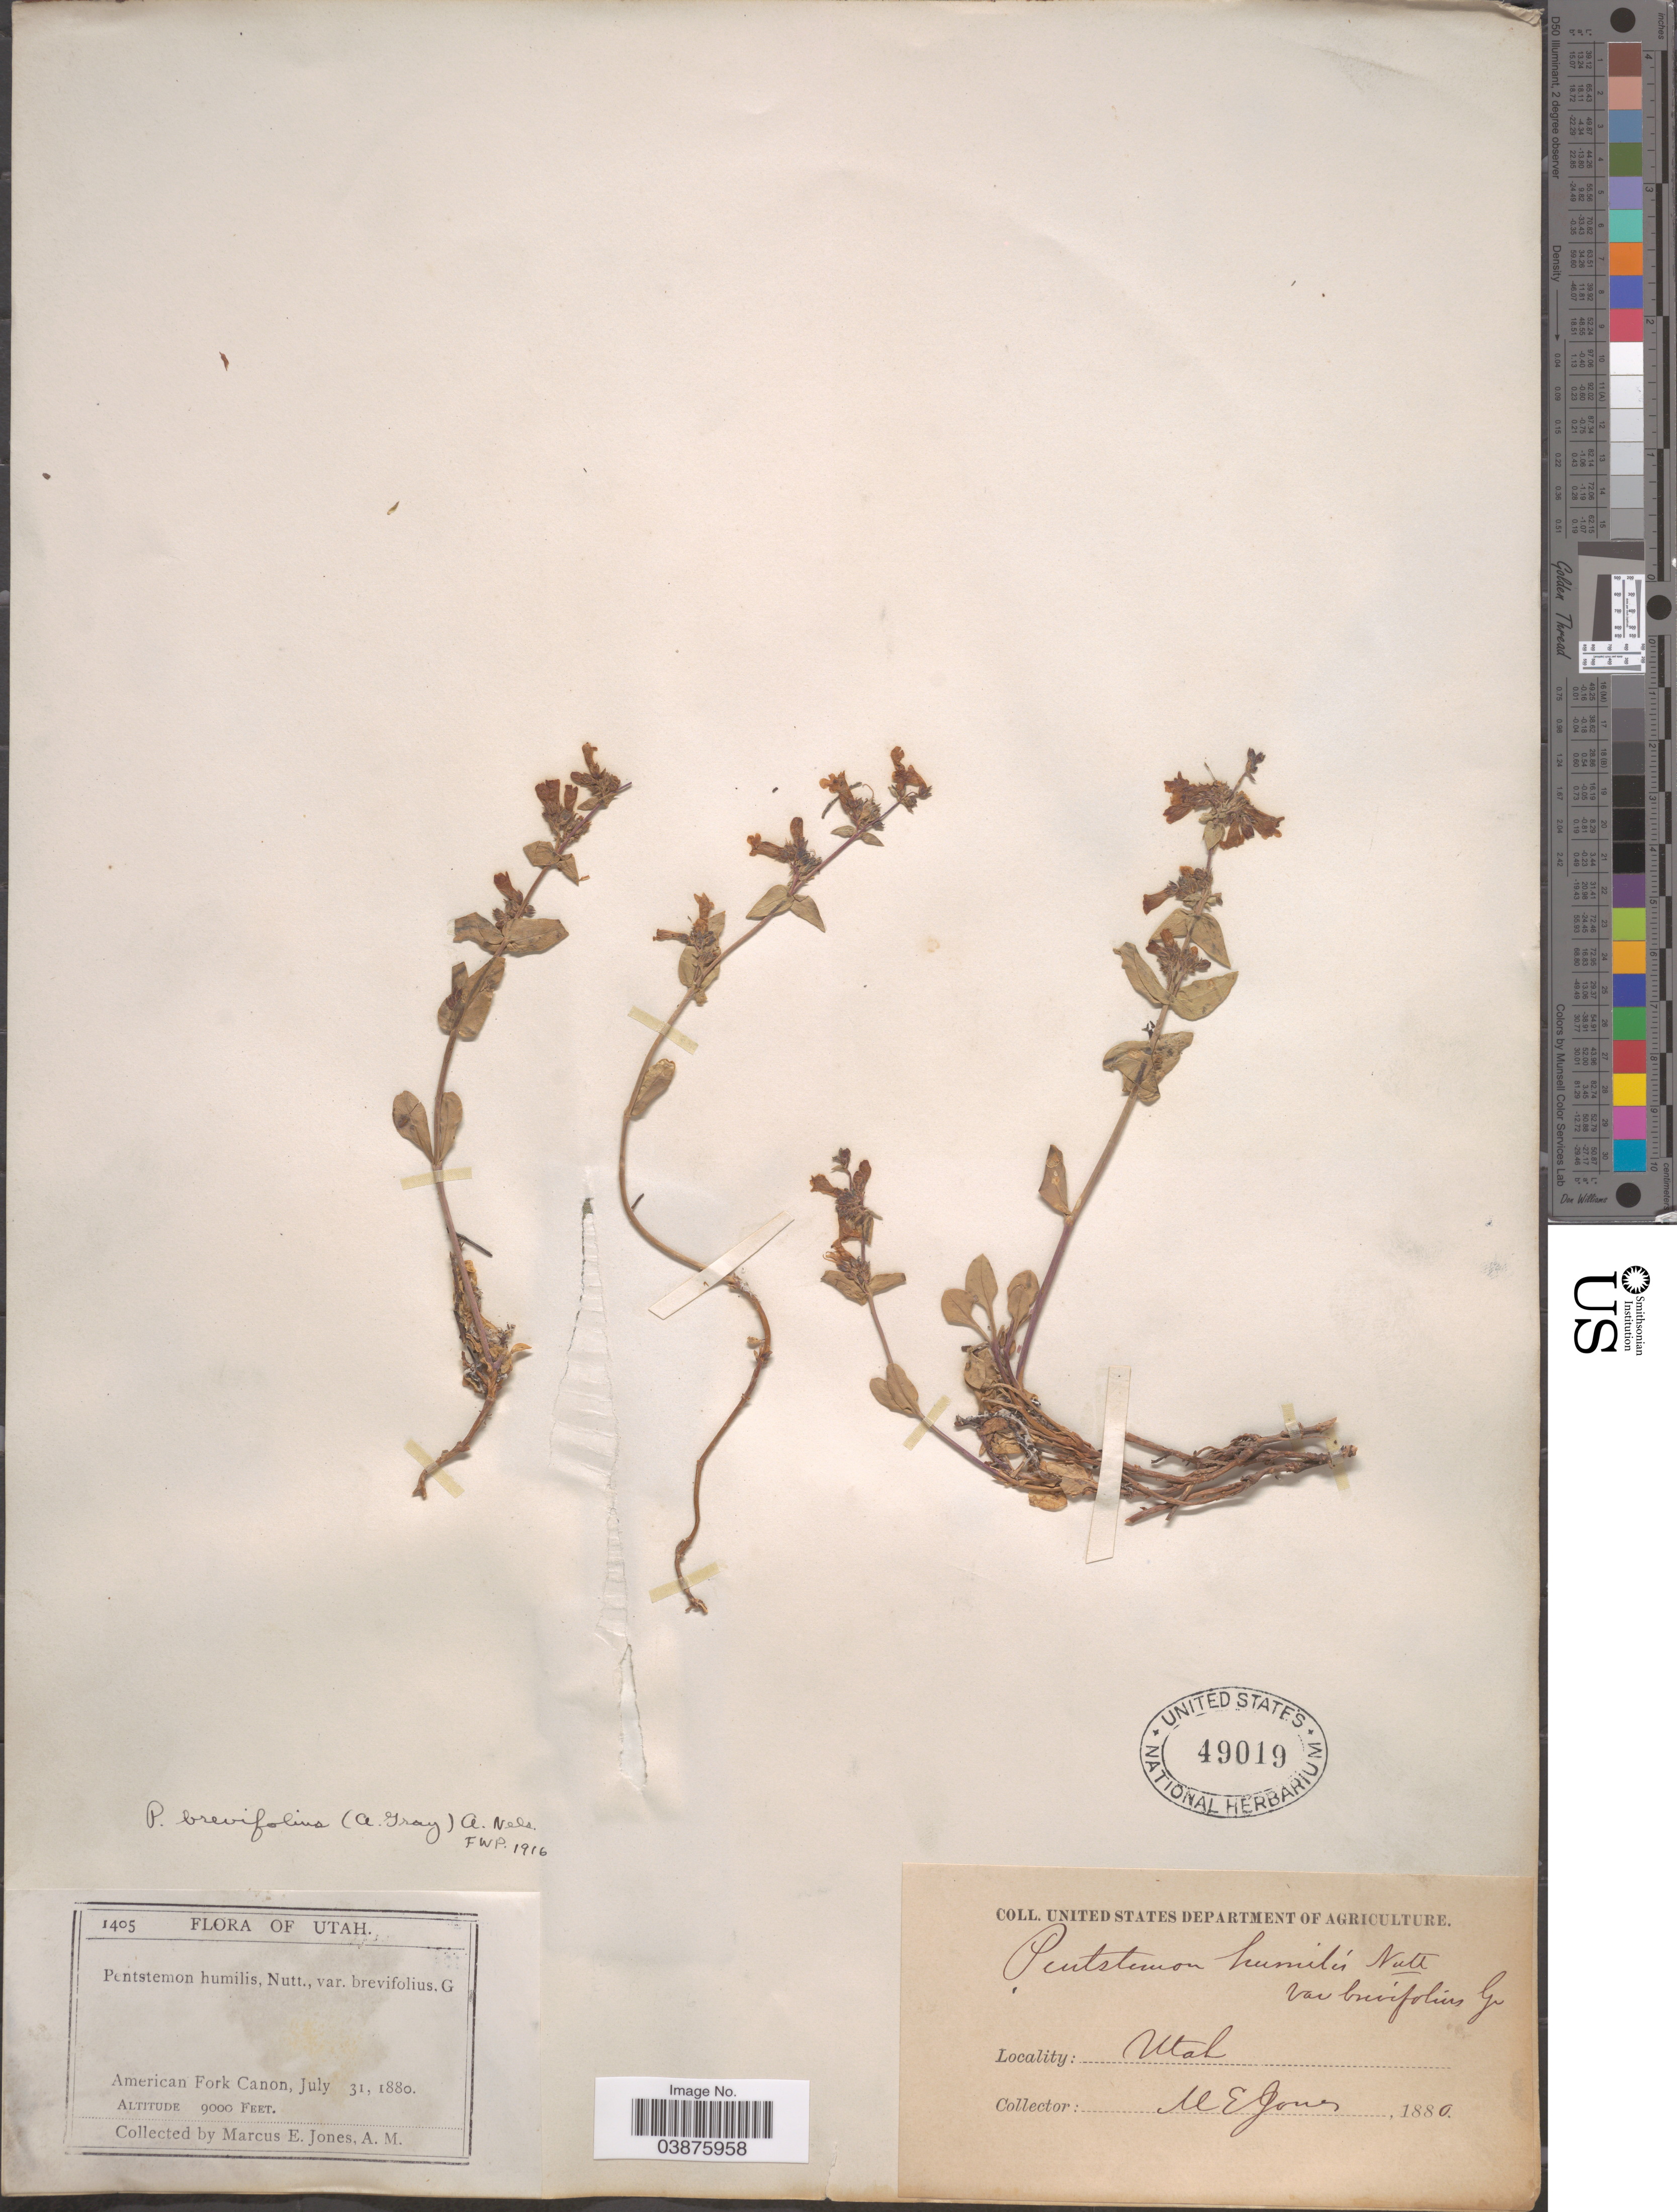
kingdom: Plantae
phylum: Tracheophyta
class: Magnoliopsida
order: Lamiales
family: Plantaginaceae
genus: Penstemon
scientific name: Penstemon humilis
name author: Nutt. ex A. Gray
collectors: M. E. Jones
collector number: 1405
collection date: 1880-07-31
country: United States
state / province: Utah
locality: American Fork Canon.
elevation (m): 2743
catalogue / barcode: US 49019